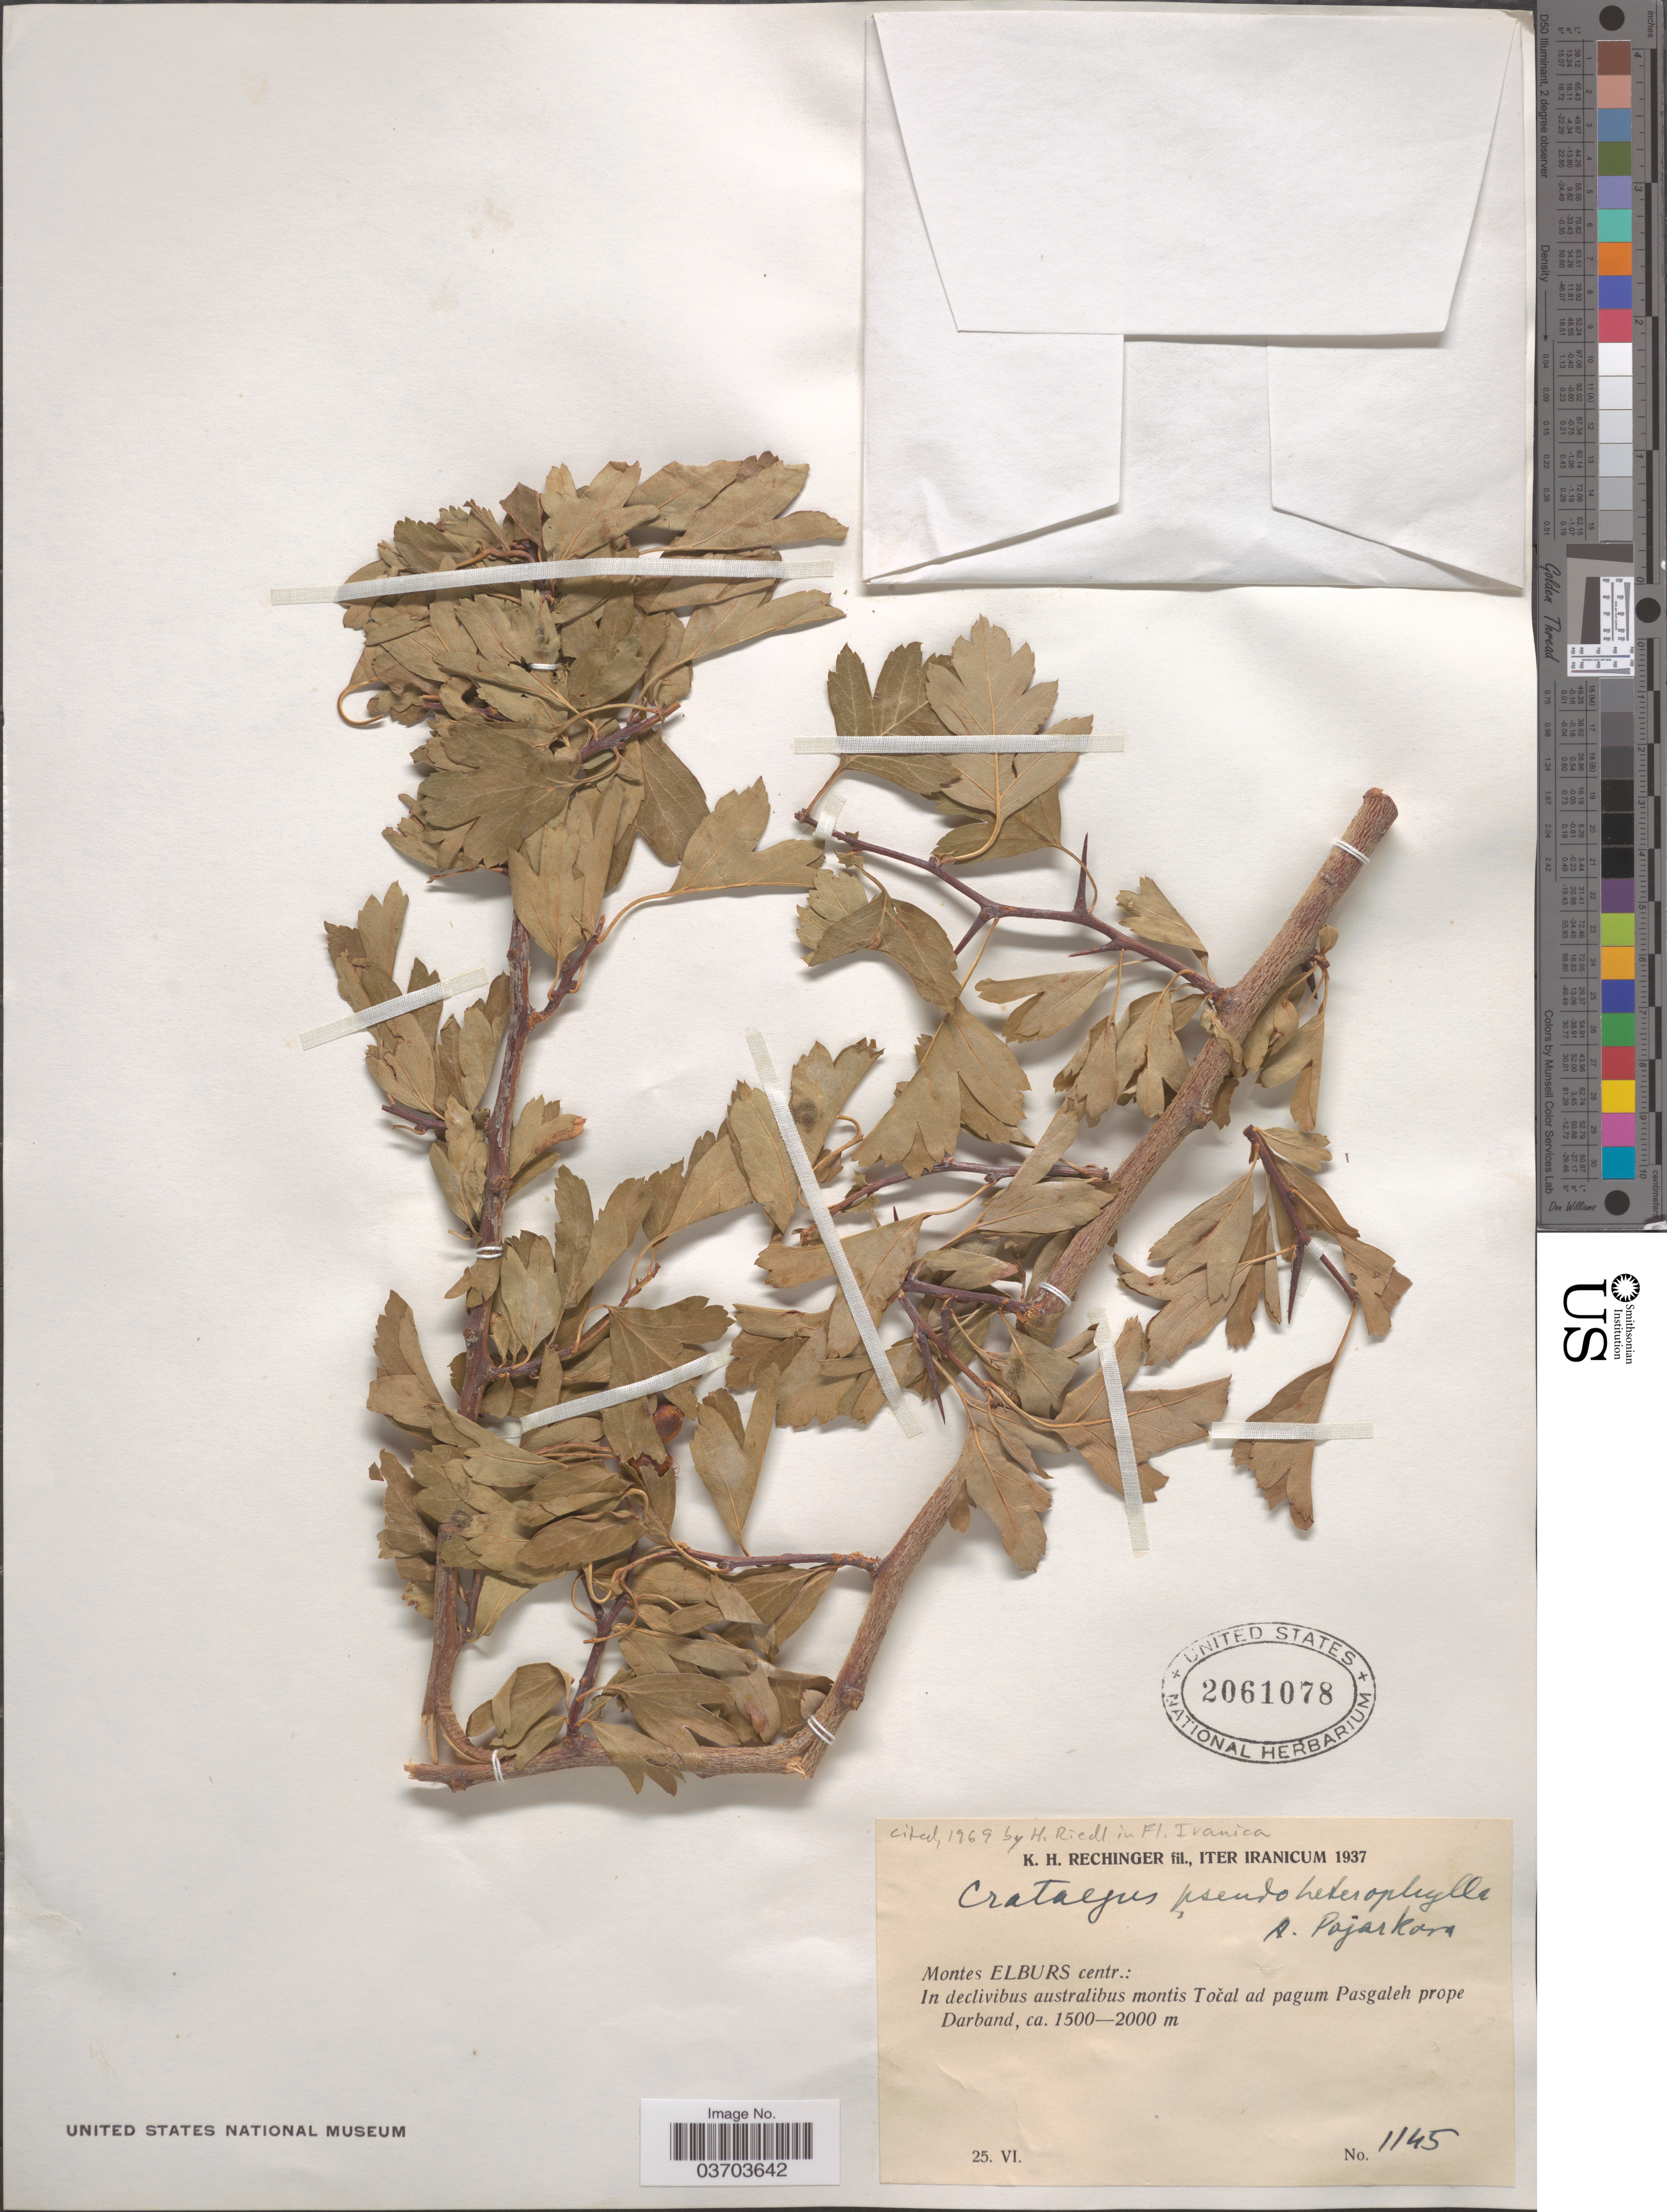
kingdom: Plantae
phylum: Tracheophyta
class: Magnoliopsida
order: Rosales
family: Rosaceae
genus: Crataegus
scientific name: Crataegus pseudoheterophylla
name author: Pojark.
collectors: K. H. Rechinger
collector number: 1145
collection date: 1937-06-25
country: Iran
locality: Iter Iranicum. Montes Elburs centr.: In declivibus australibus montis Točal ad pagum Pasgaleh prope Darband.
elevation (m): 1500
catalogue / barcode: US 2061078